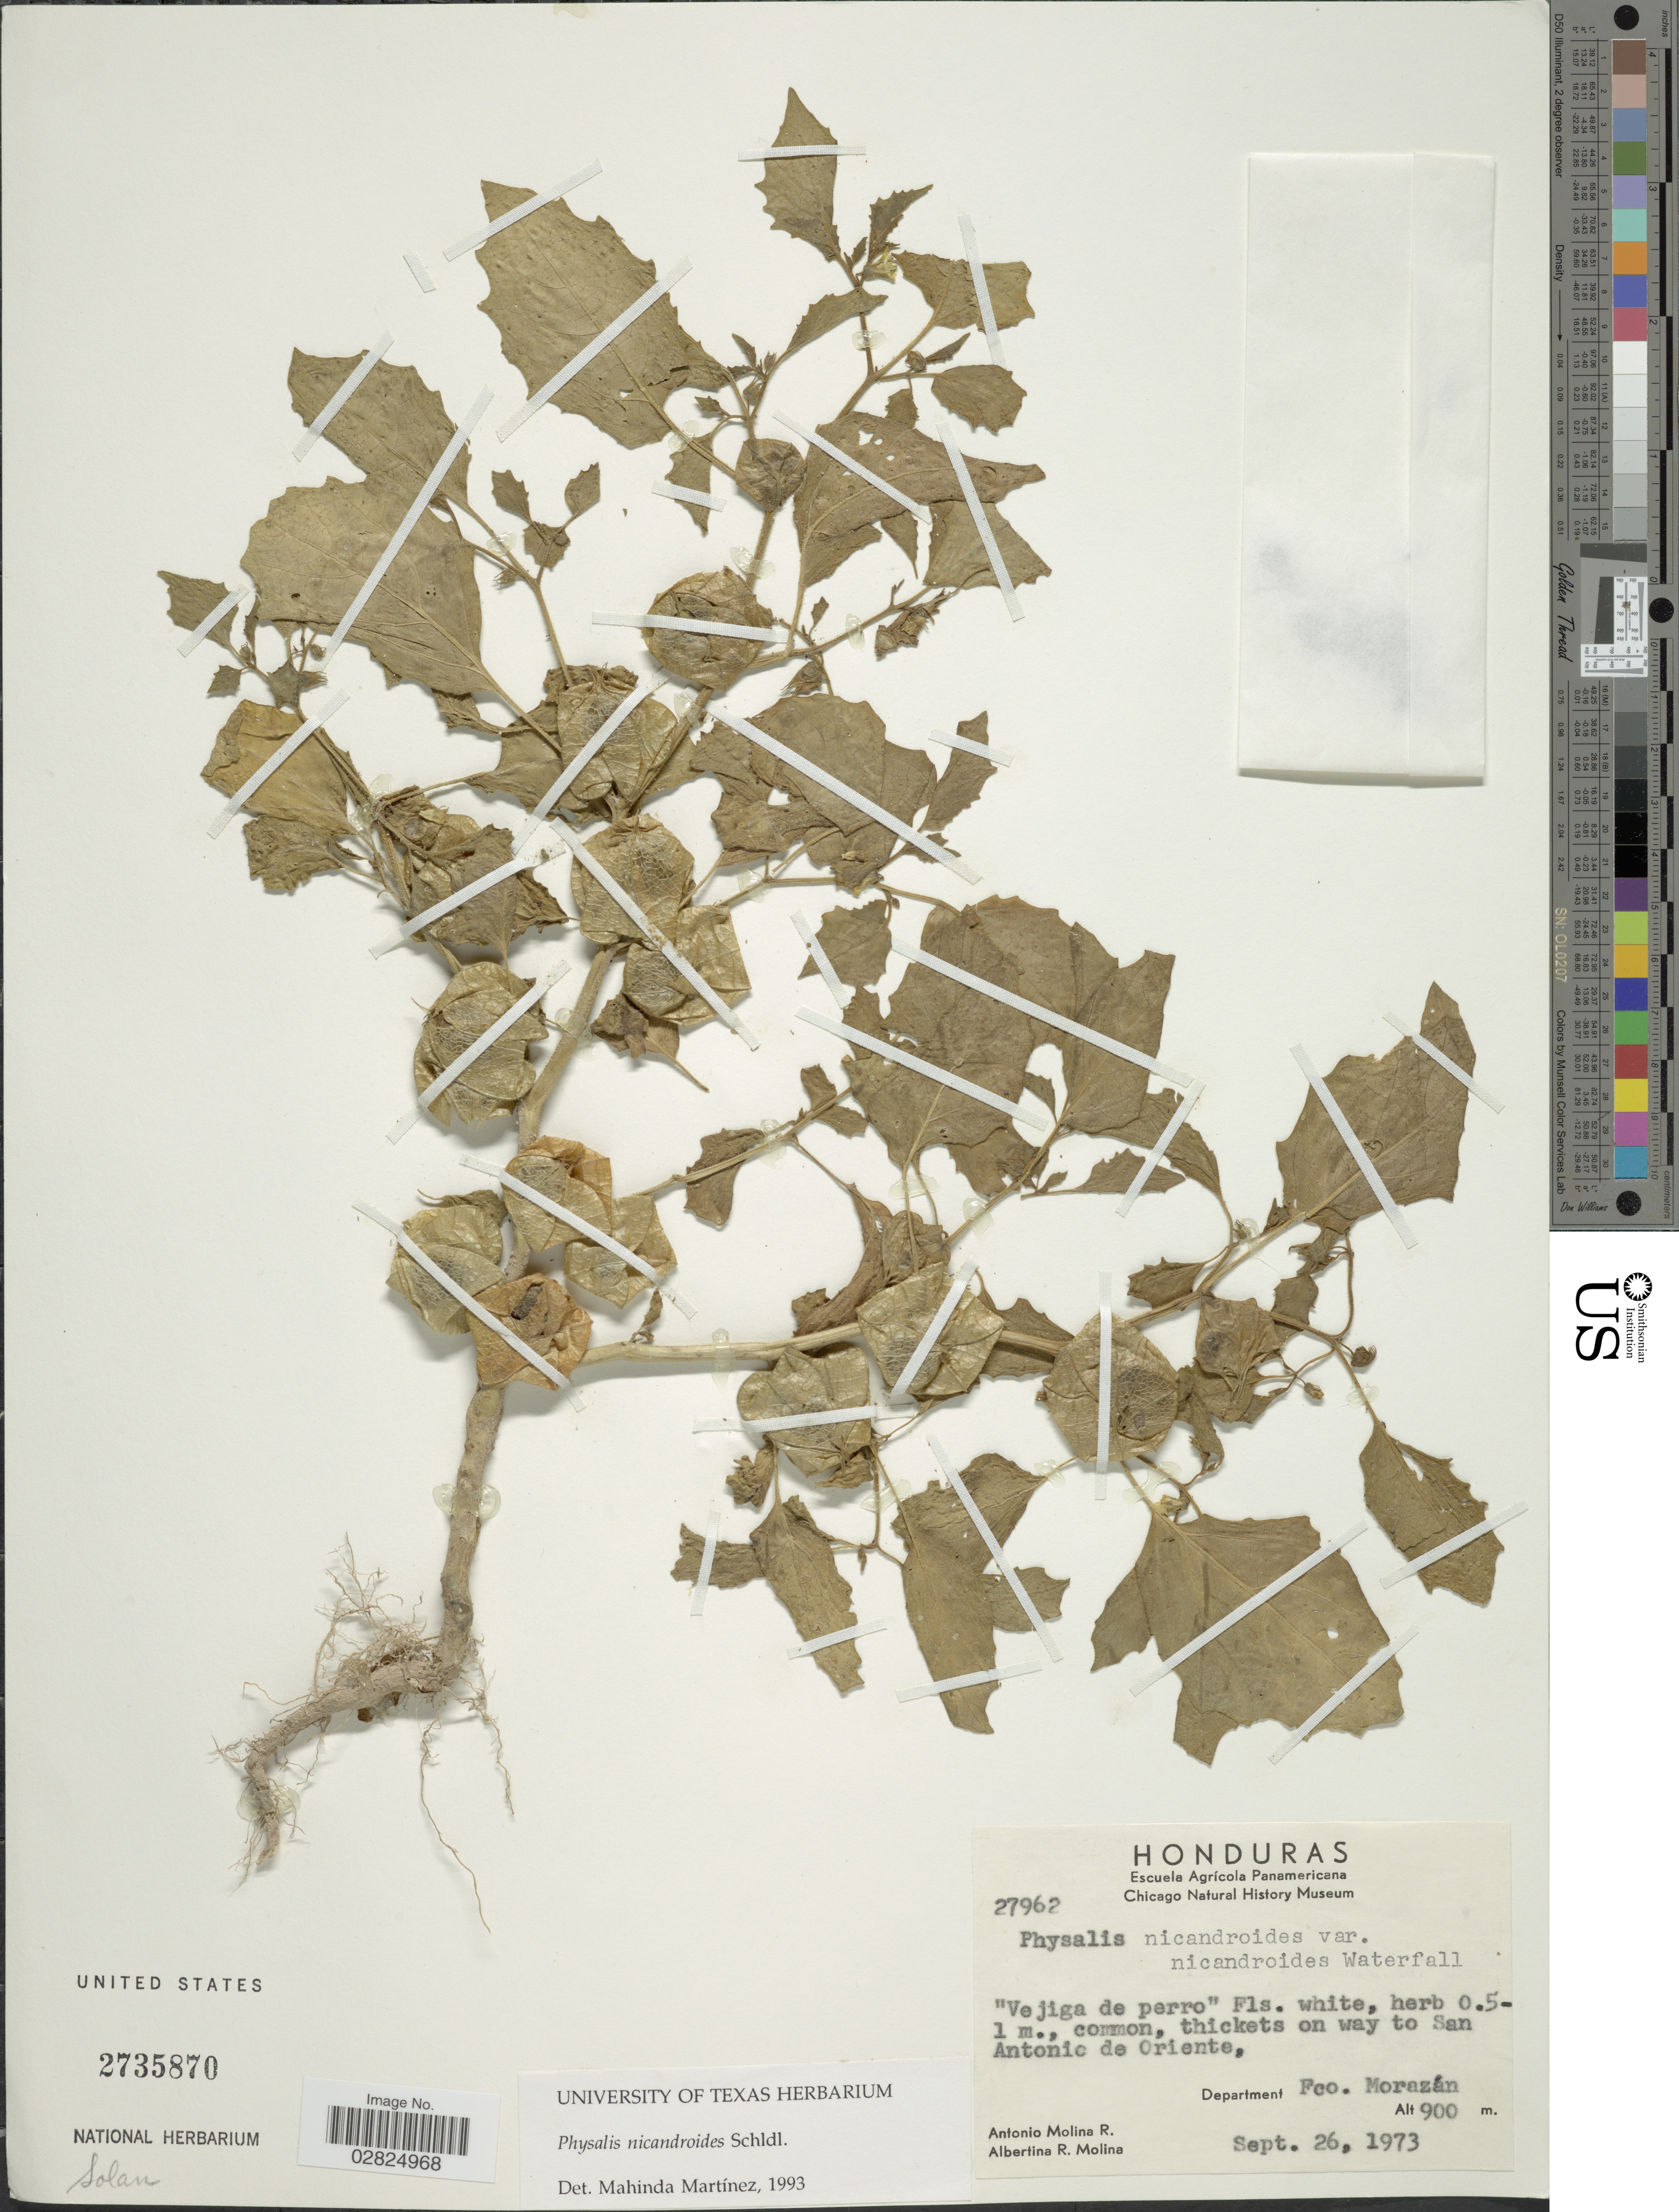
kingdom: Plantae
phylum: Tracheophyta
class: Magnoliopsida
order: Solanales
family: Solanaceae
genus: Physalis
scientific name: Physalis nicandroides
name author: Schltdl.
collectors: A. Molina R. & A. R. Molina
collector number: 27962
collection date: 1973-09-26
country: Honduras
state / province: Fco. Morazán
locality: Thickets on way to San Antonio de Oriente, Department Fco. Morazán.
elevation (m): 900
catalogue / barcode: US 2735870